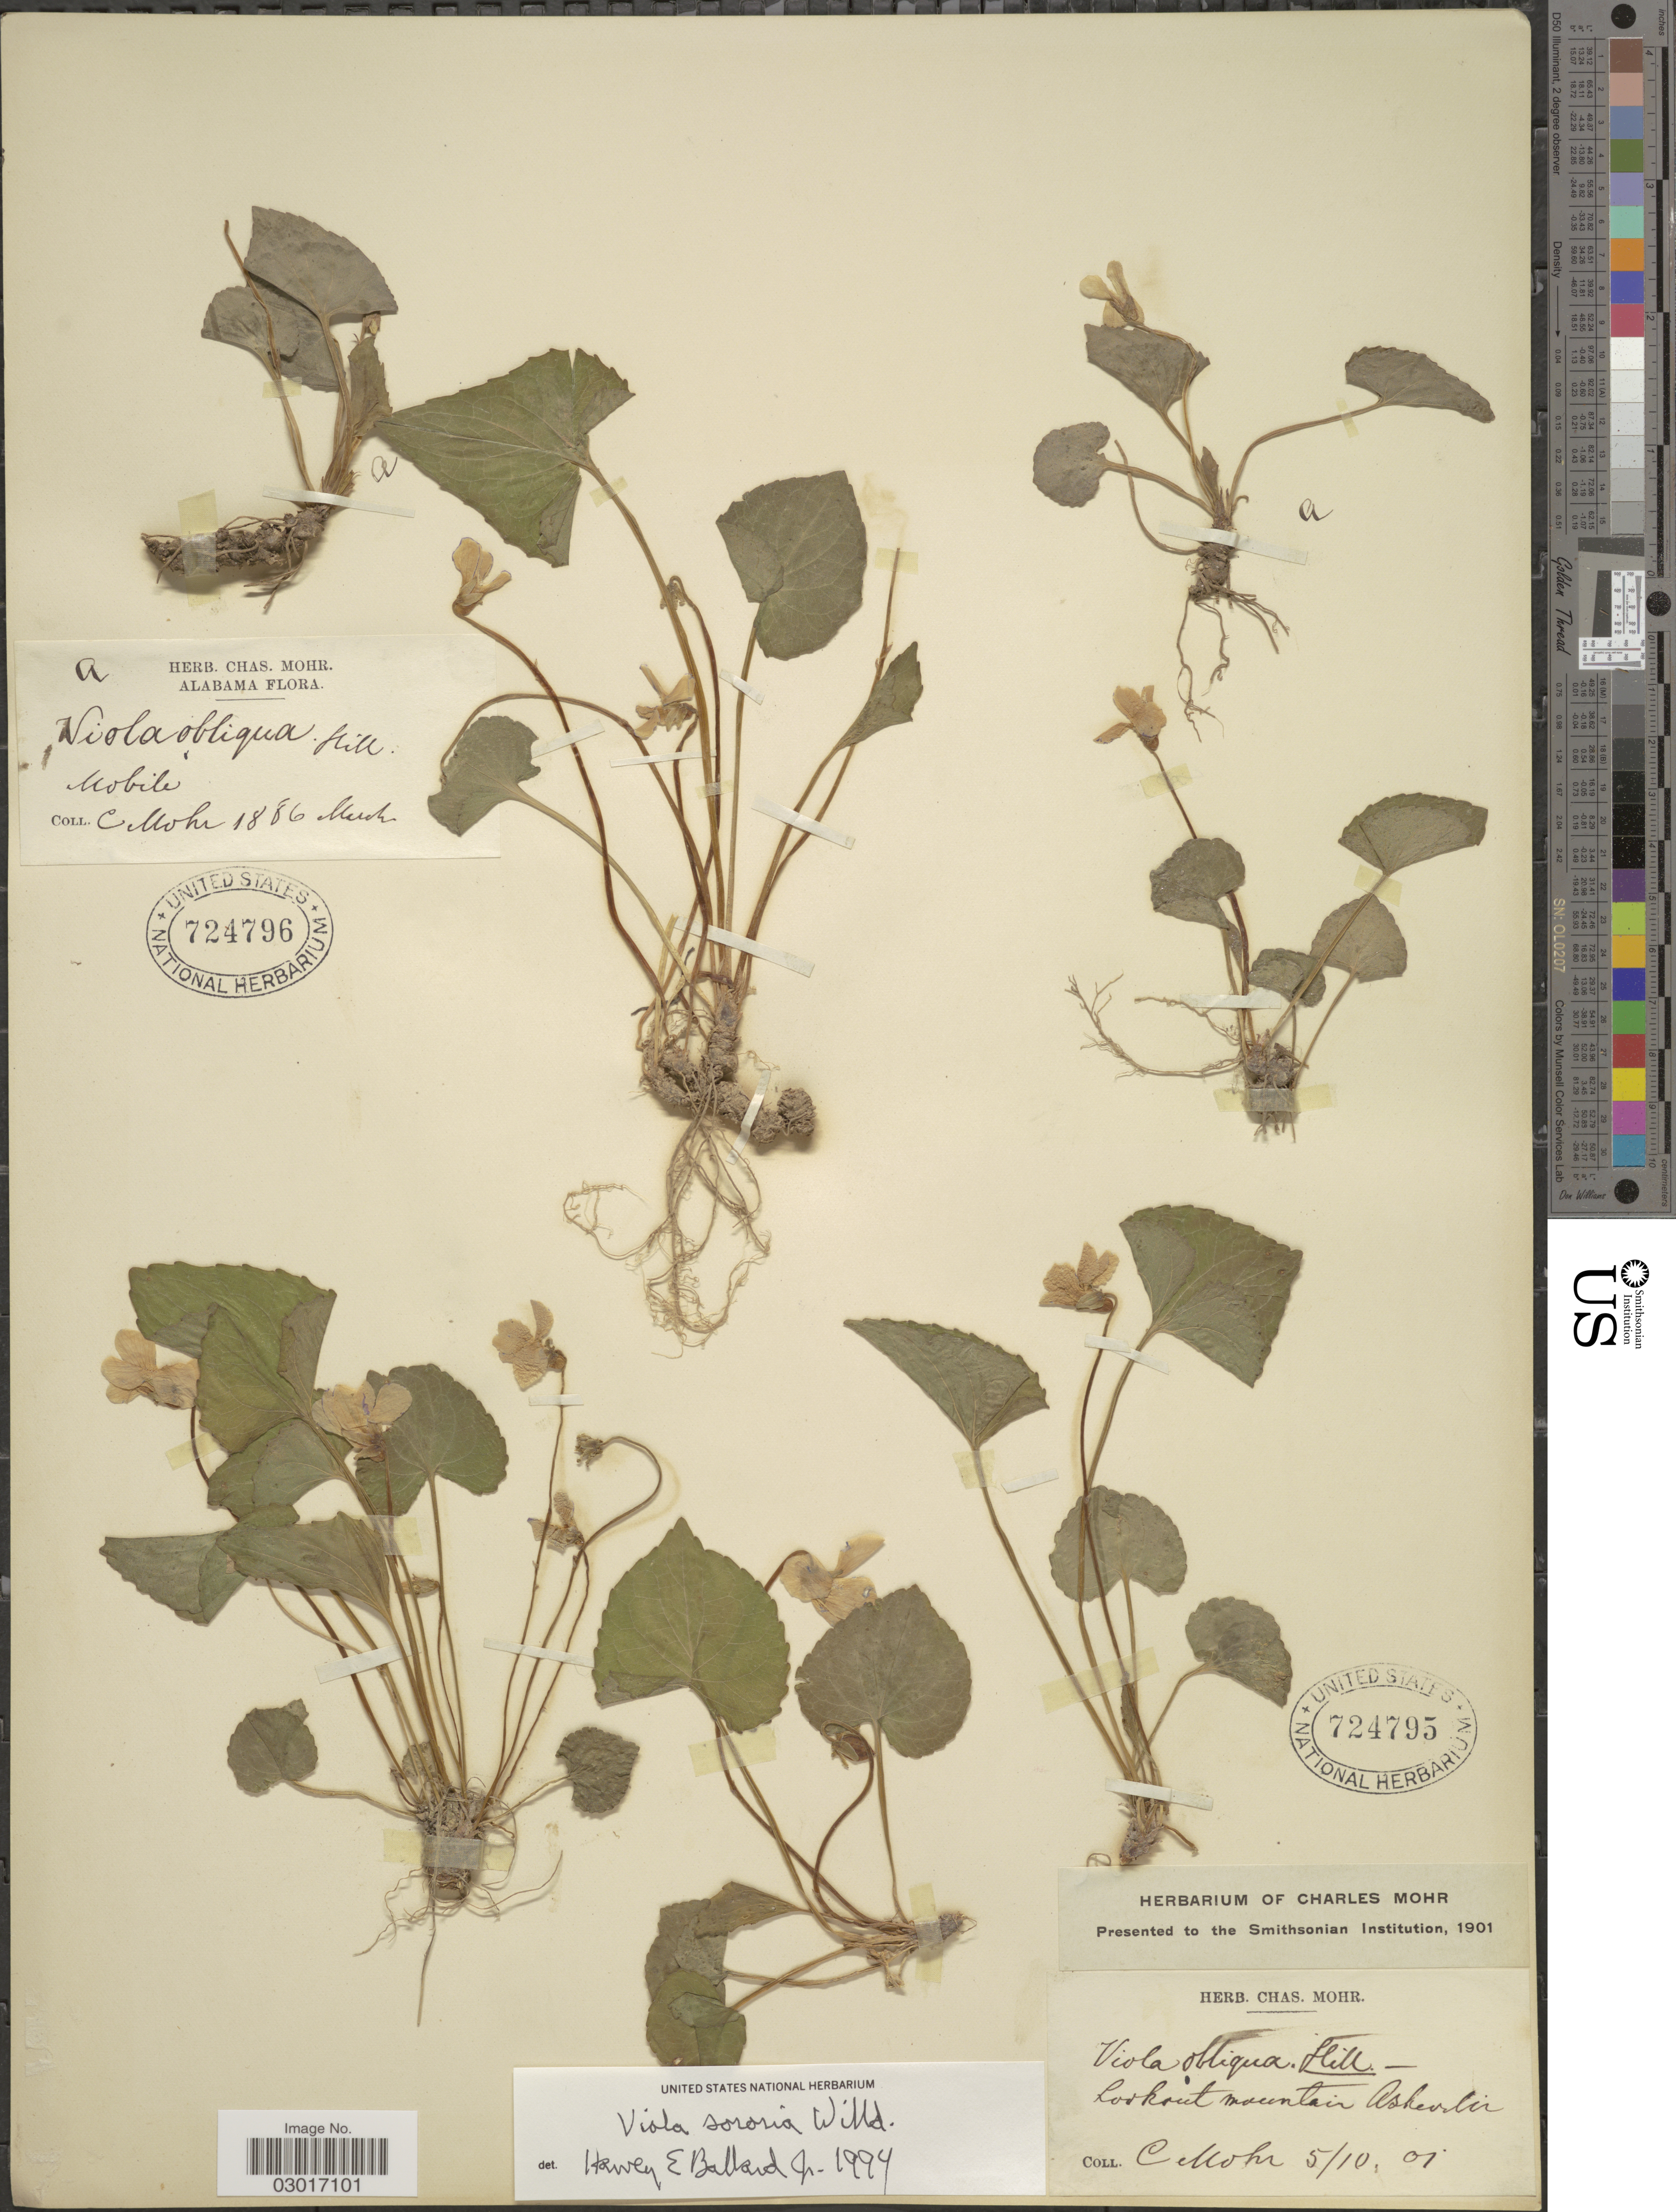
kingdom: Plantae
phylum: Tracheophyta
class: Magnoliopsida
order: Malpighiales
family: Violaceae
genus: Viola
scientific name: Viola sororia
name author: Willd.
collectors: C. T. Mohr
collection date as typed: Transcribed d/m/y: 10/5/1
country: United States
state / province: North Carolina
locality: Lookout mountain Asheville.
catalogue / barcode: US 724795